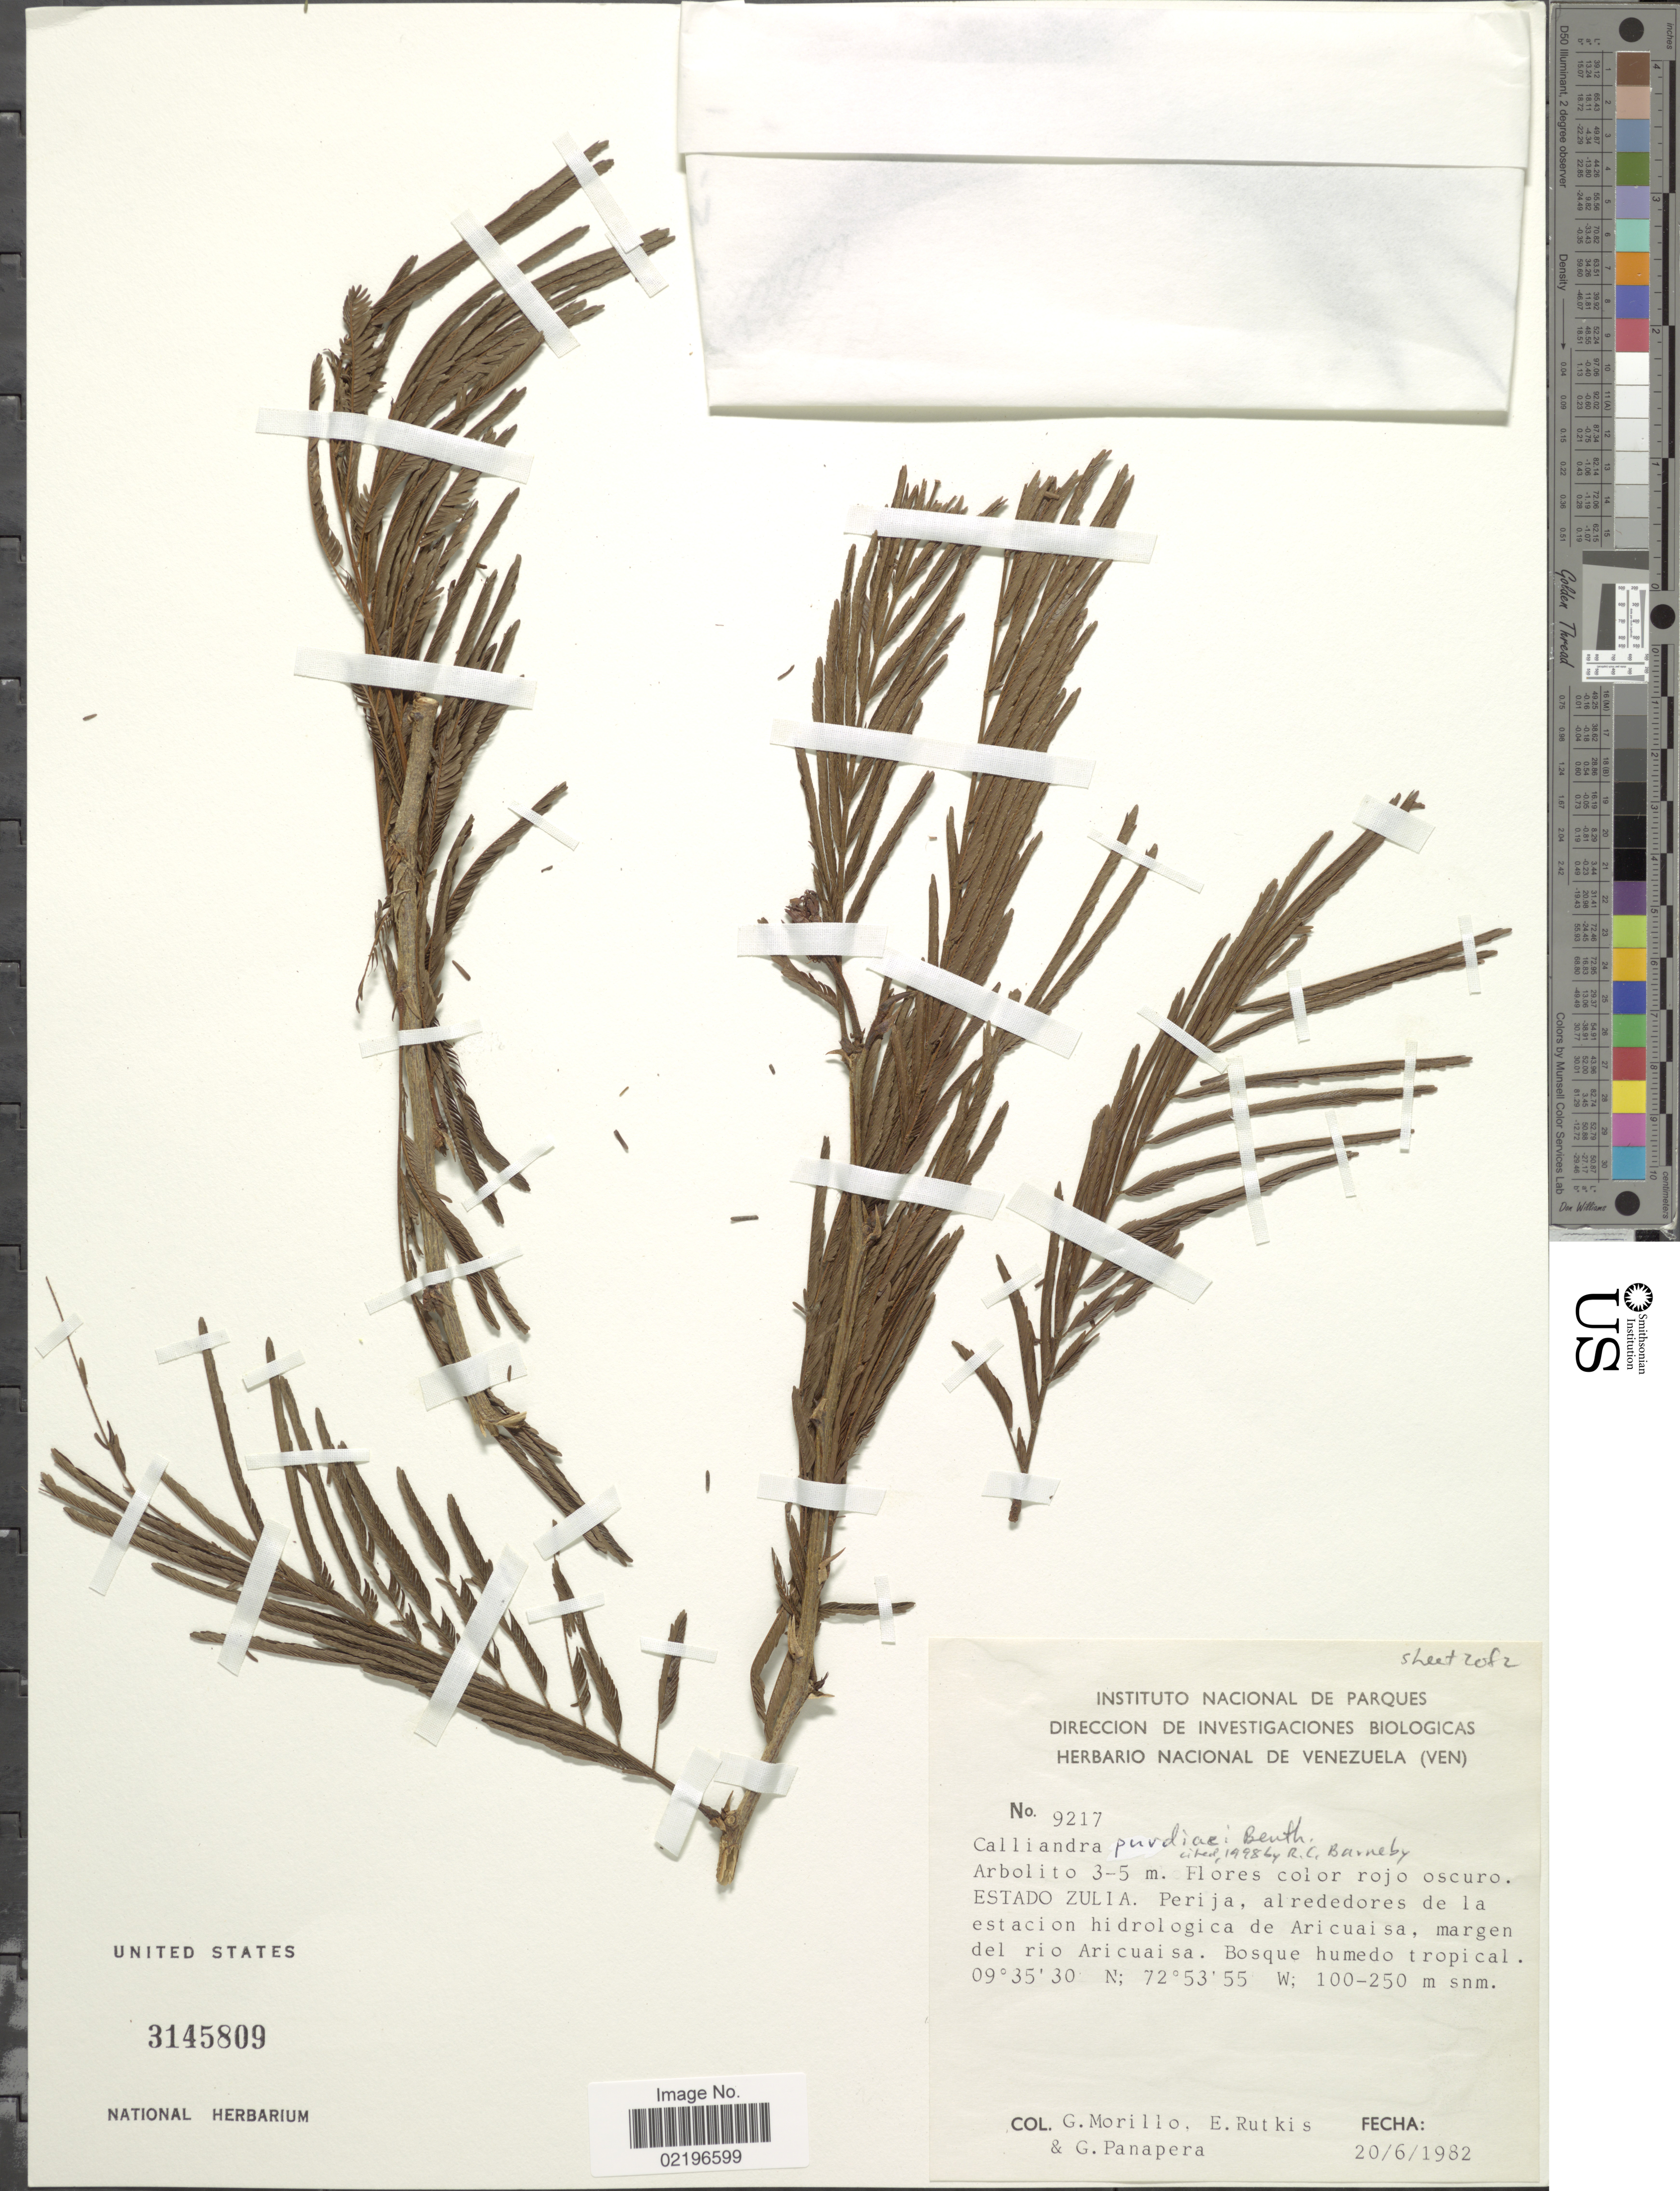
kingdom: Plantae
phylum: Tracheophyta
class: Magnoliopsida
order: Fabales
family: Fabaceae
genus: Calliandra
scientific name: Calliandra purdiaei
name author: Benth.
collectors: G. Morillo, E. Rutkis & G. Panapera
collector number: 9217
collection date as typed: Transcribed d/m/y: 20/6/82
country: Venezuela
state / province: Zulia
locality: Edo. Zulia: Perija, alrededores de laestacion hidrologica de Aricuasisa, margem del rio Aricuaisa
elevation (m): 100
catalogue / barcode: US 3145809